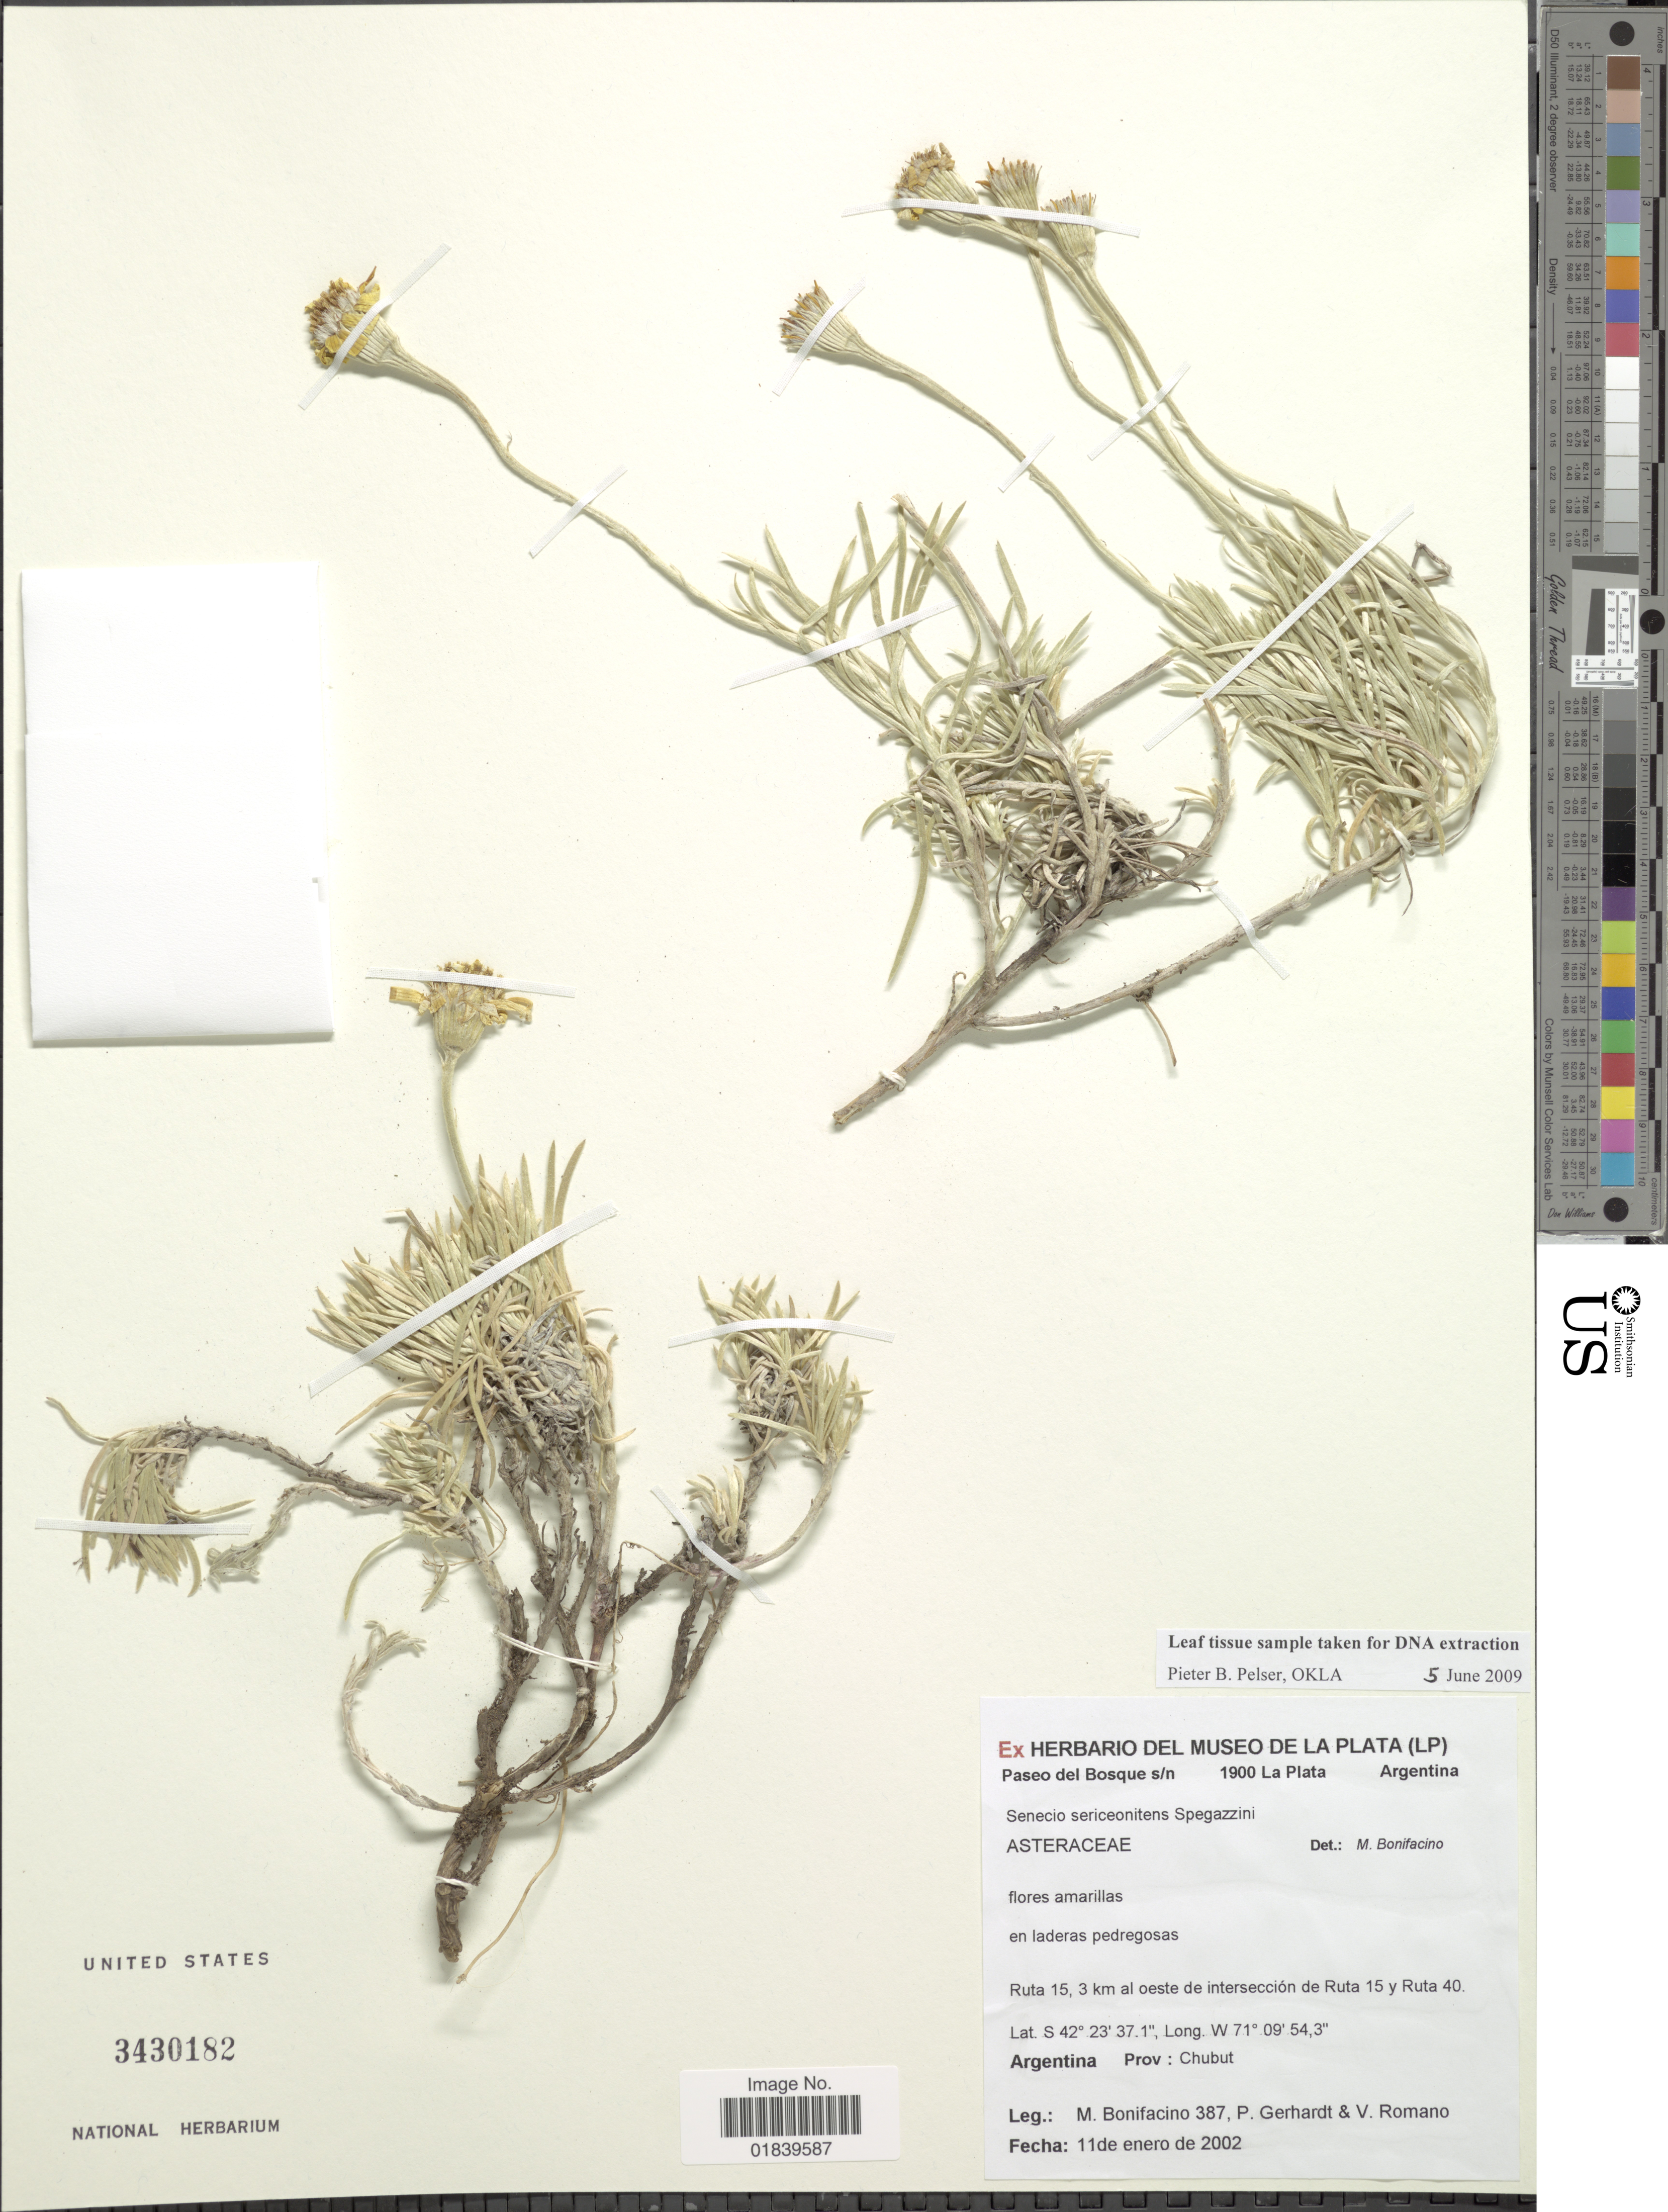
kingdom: Plantae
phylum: Tracheophyta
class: Magnoliopsida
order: Asterales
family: Asteraceae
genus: Senecio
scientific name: Senecio sericeo-nitens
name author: Speg.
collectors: M. Bonifacino, P. Gerhardt & V. Romano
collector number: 0387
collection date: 2002-01-11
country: Argentina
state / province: Chubut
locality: Ruta 15, 3 km al oeste de interseccion de Ruta 15 y Ruta 40.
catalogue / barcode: US 3430182